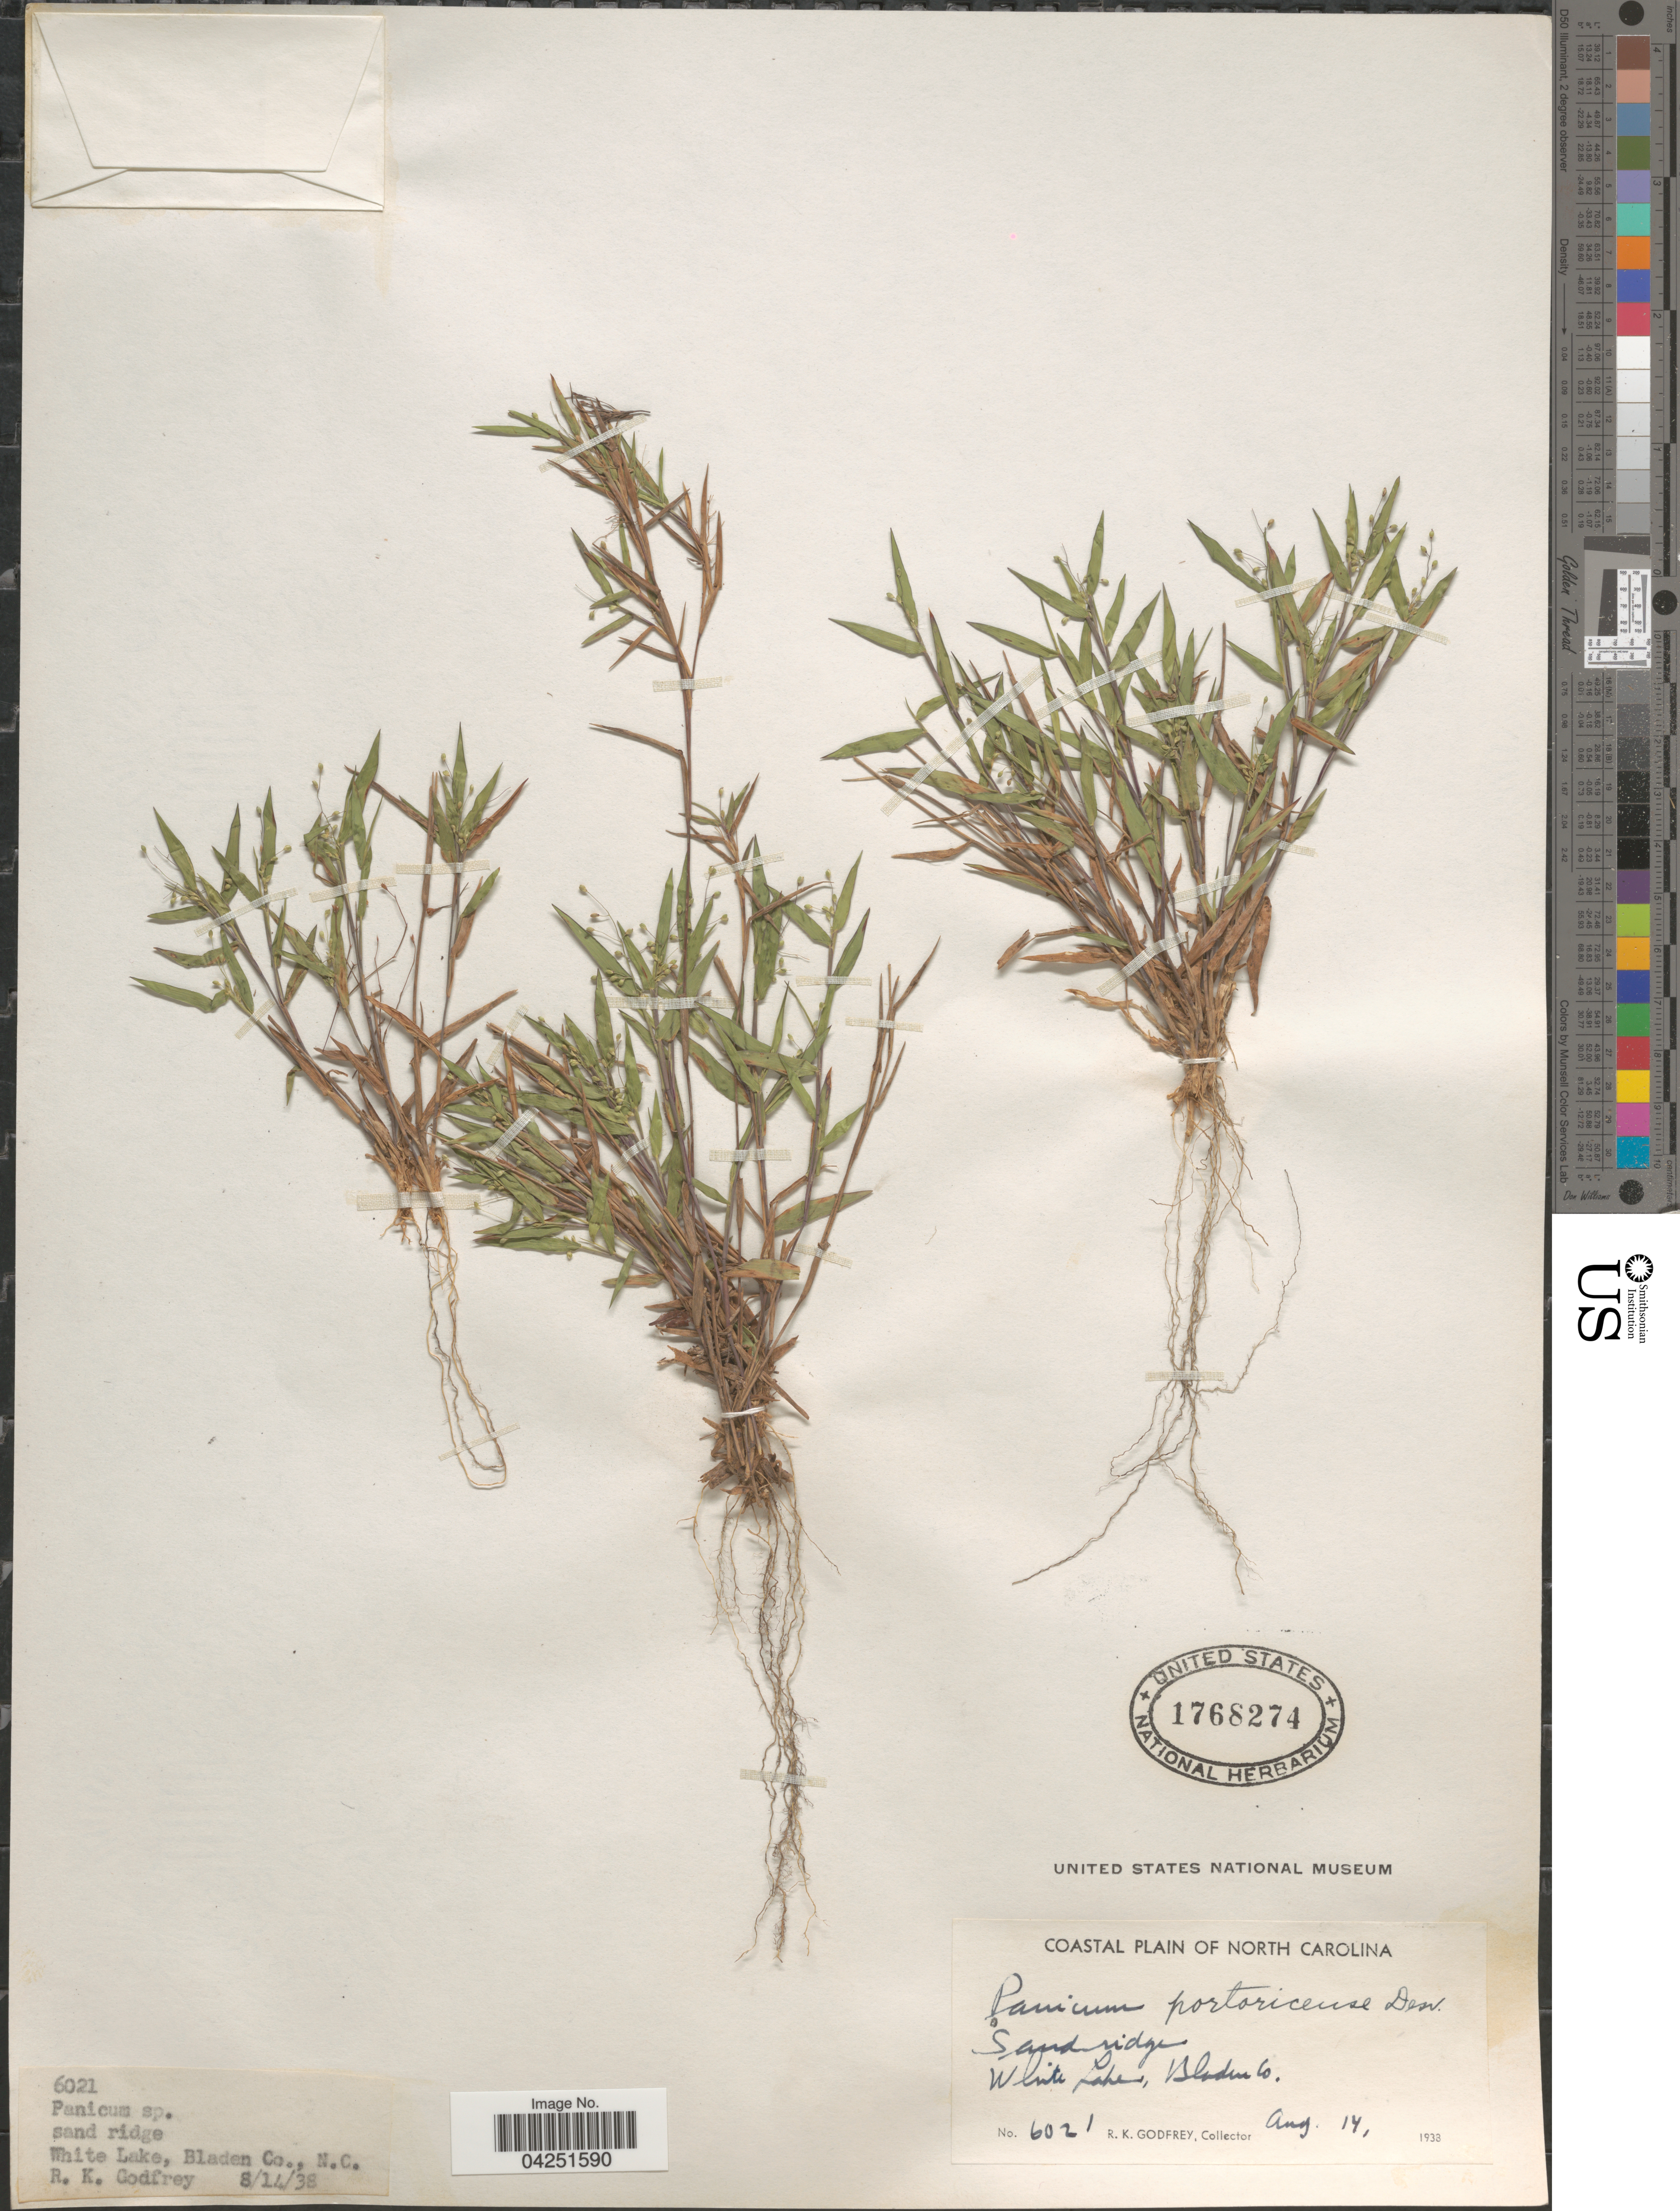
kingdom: Plantae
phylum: Tracheophyta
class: Liliopsida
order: Poales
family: Poaceae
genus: Dichanthelium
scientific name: Dichanthelium acuminatum var. acuminatum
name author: (Sw.) Gould & C.A. Clark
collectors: R. K. Godfrey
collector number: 6021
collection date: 1938-08-14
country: United States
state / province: North Carolina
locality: Coastal Plain of North Carolina. White Lakes, Bladen Co.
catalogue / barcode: US 1768274